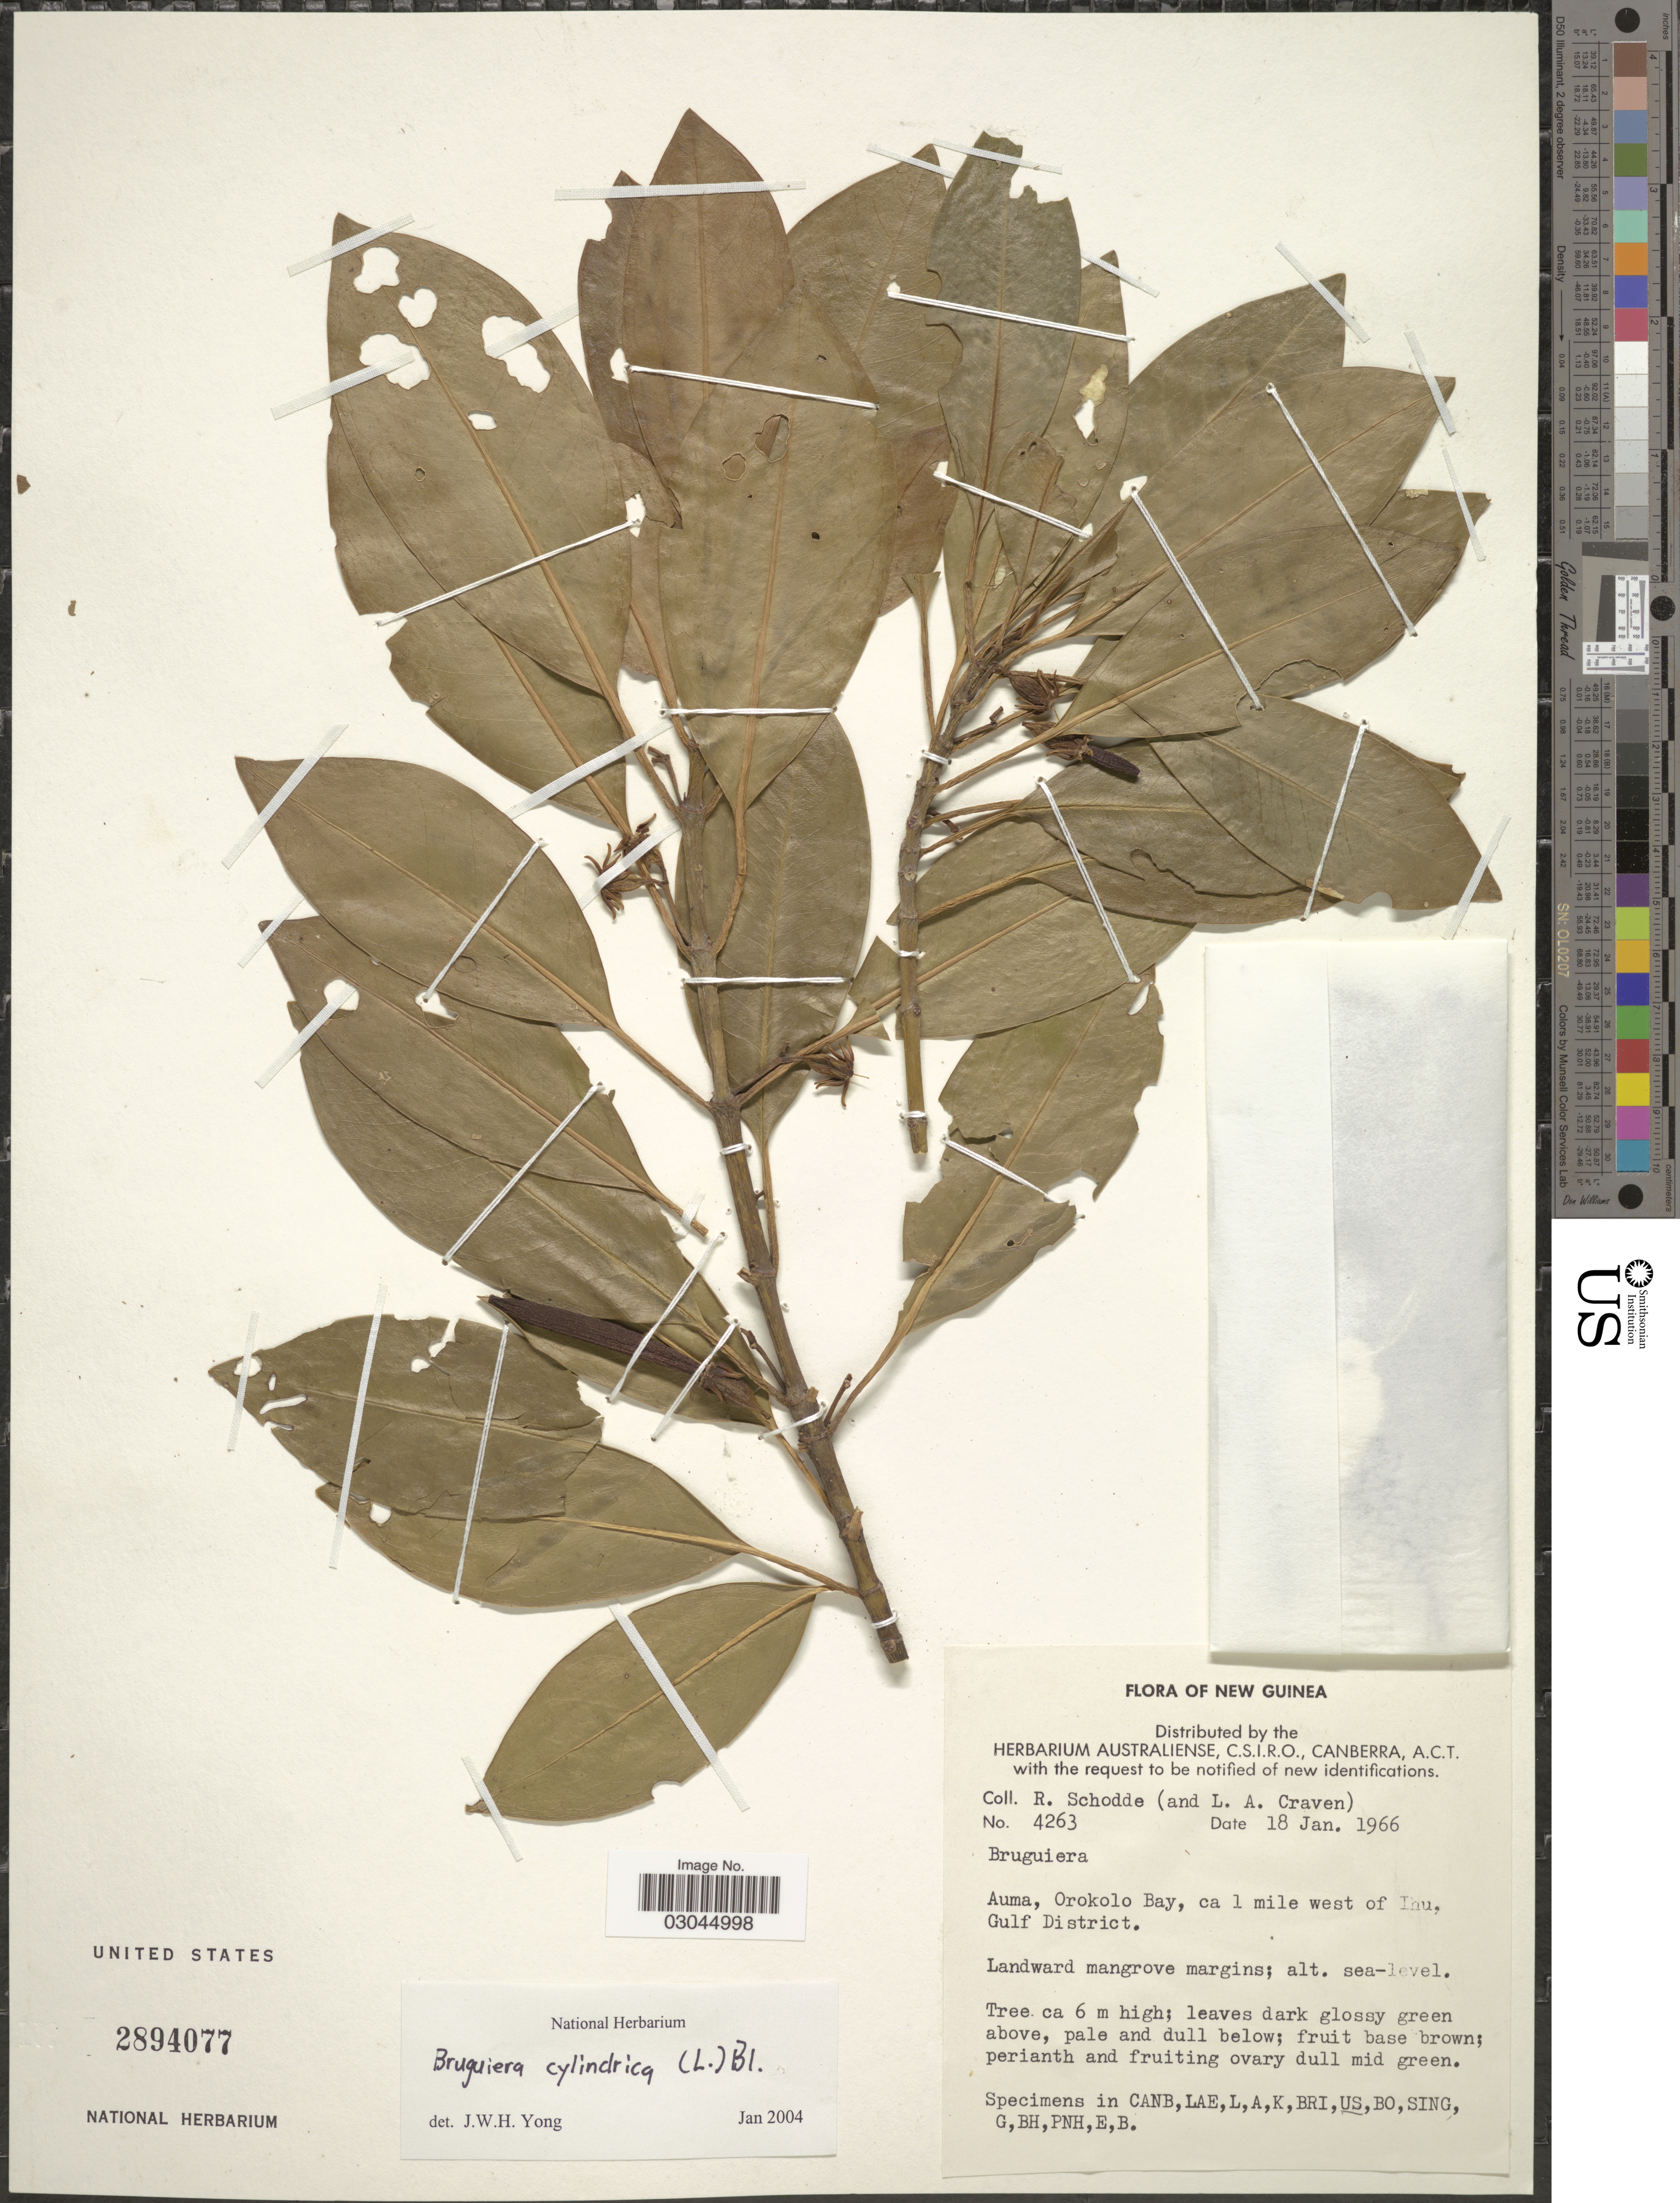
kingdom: Plantae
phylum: Tracheophyta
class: Magnoliopsida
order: Malpighiales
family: Rhizophoraceae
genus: Bruguiera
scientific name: Bruguiera cylindrica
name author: (L.) Blume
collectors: R. Schodde & L. A. Craven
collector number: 4263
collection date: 1966-01-18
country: Papua New Guinea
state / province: Gulf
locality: New Guinea, Auma, Orokolo Bay, ca. 1 mile west of Ihu, Gulf District.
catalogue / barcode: US 2894077